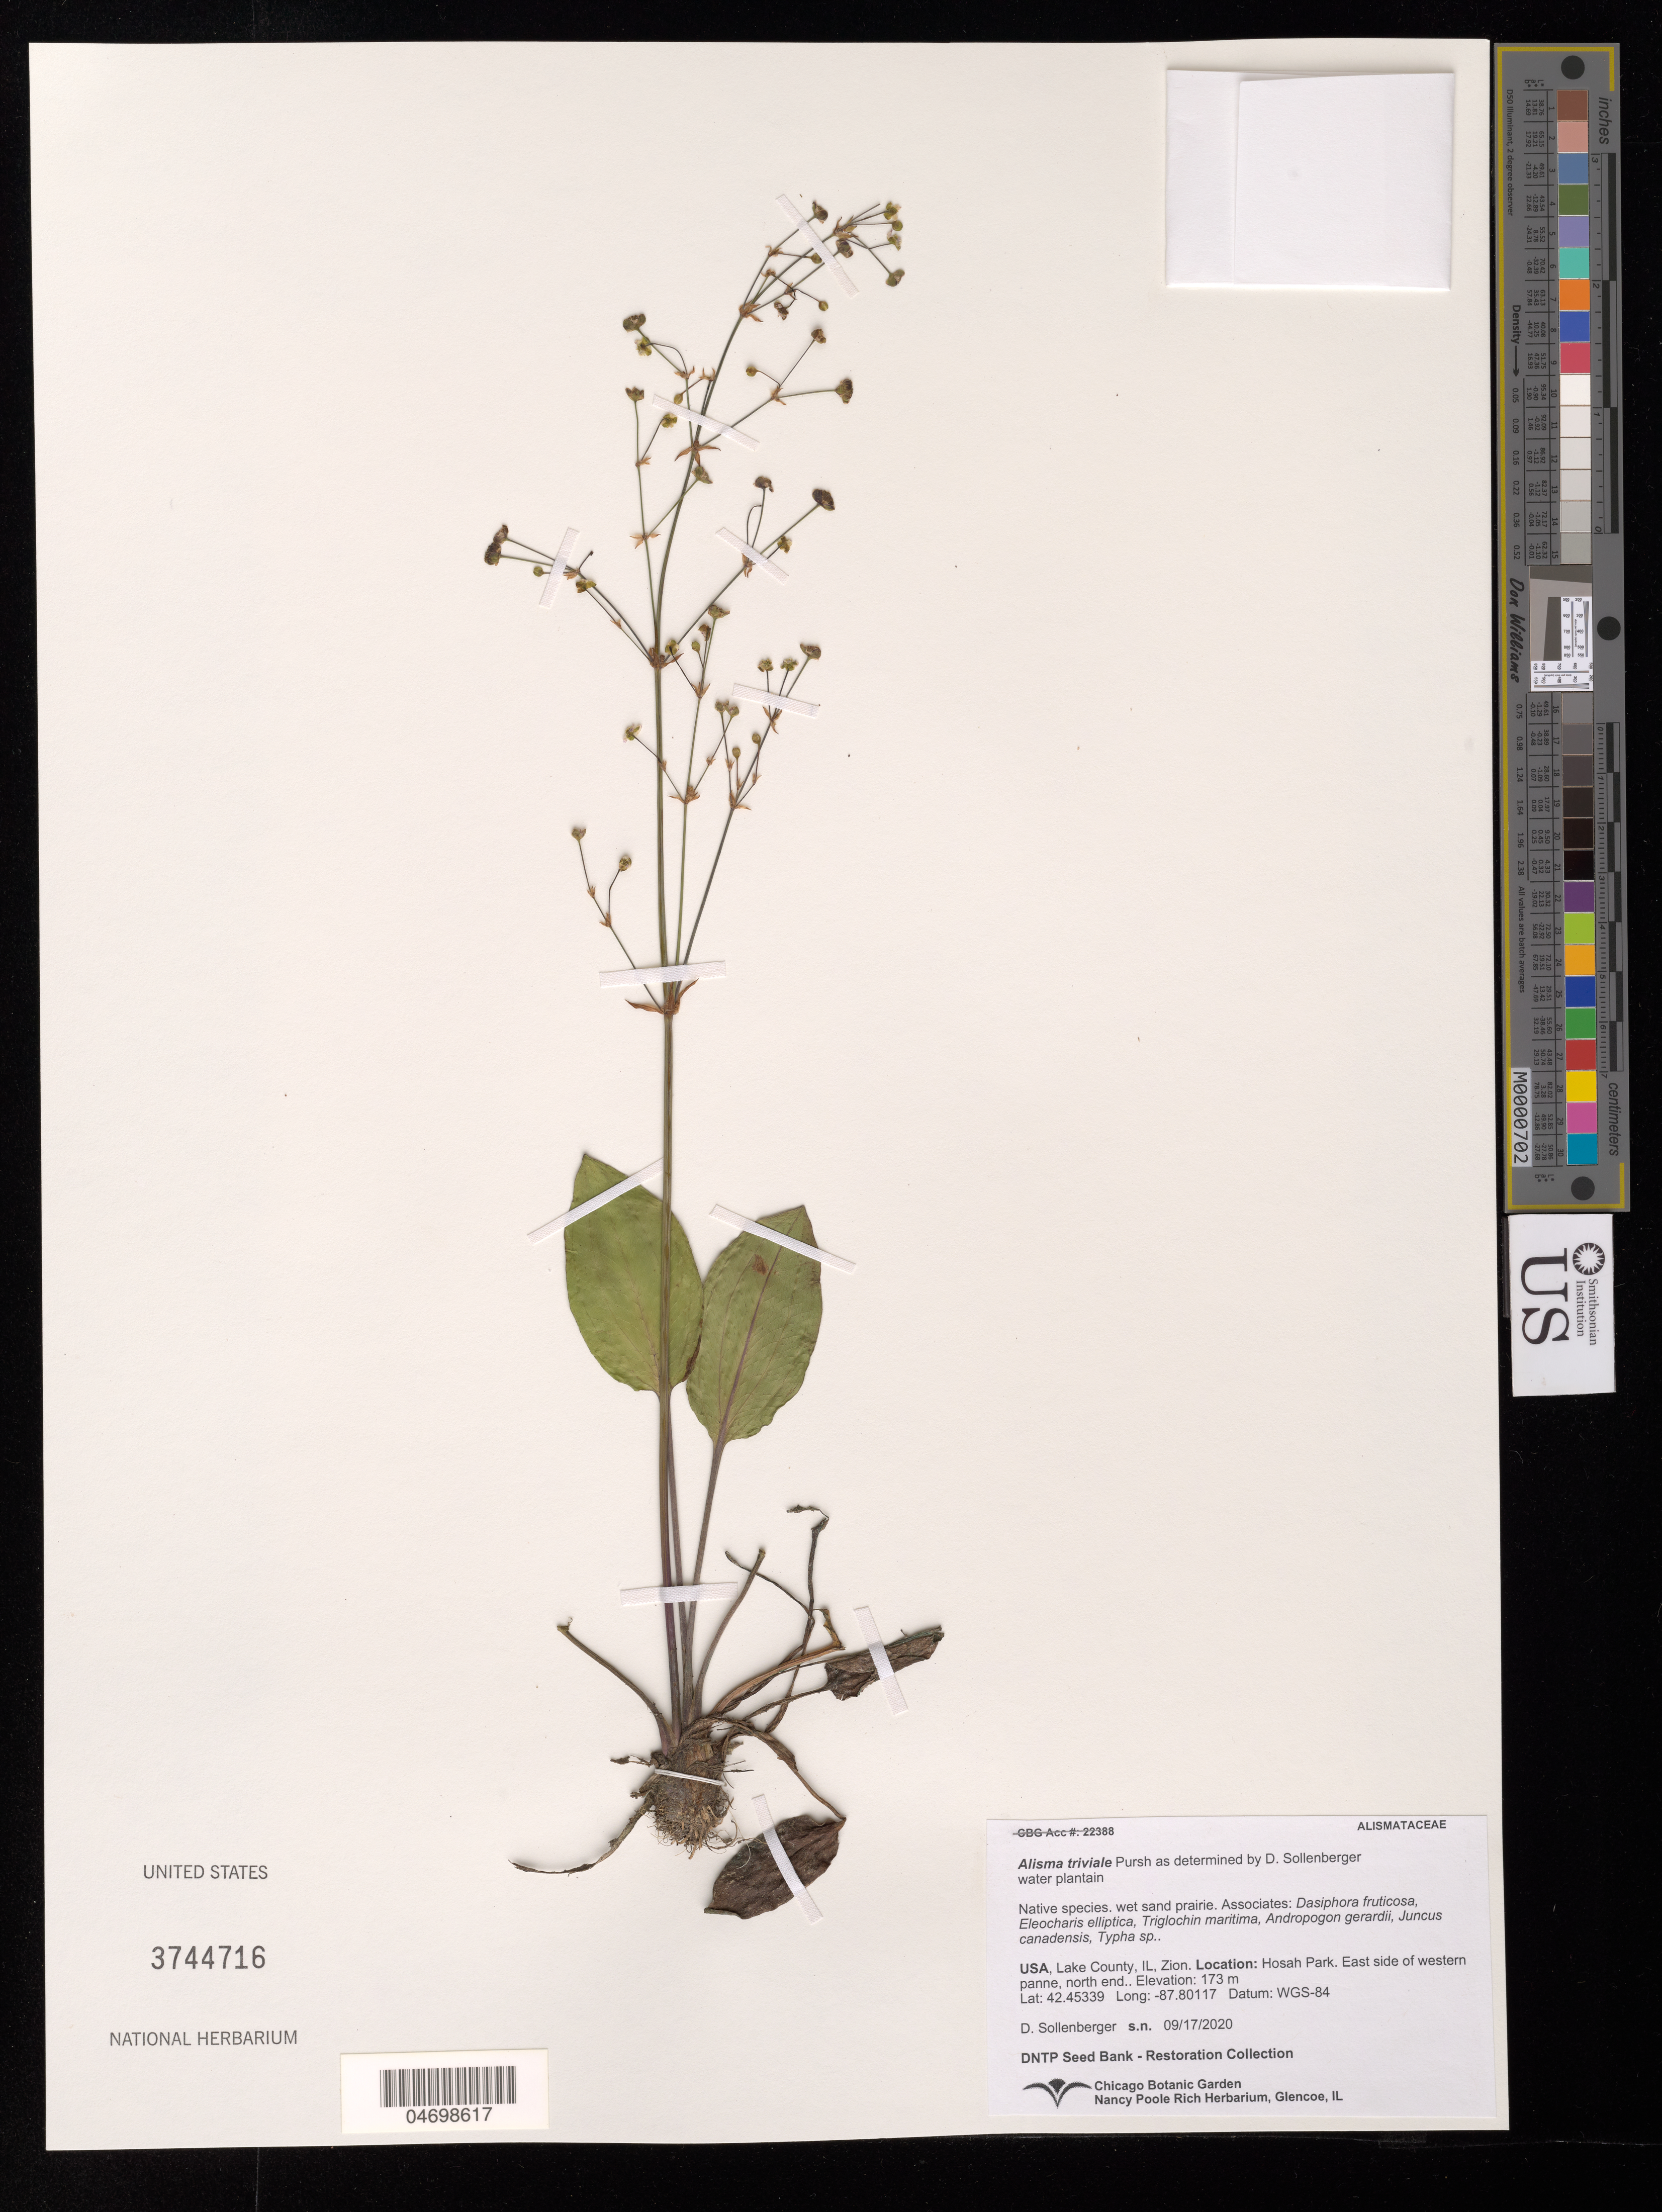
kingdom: Plantae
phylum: Tracheophyta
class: Liliopsida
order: Alismatales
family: Alismataceae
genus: Alisma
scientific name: Alisma triviale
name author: Pursh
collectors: D. Sollenberger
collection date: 2020-09-17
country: United States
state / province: Illinois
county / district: Lake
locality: Zion. Hosah Park, E side of western panne, north end.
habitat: Wet sand prairie. With Andropogon gerardii, Juncus canadensis, Typha sp., etc.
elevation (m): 173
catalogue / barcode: US 3744716